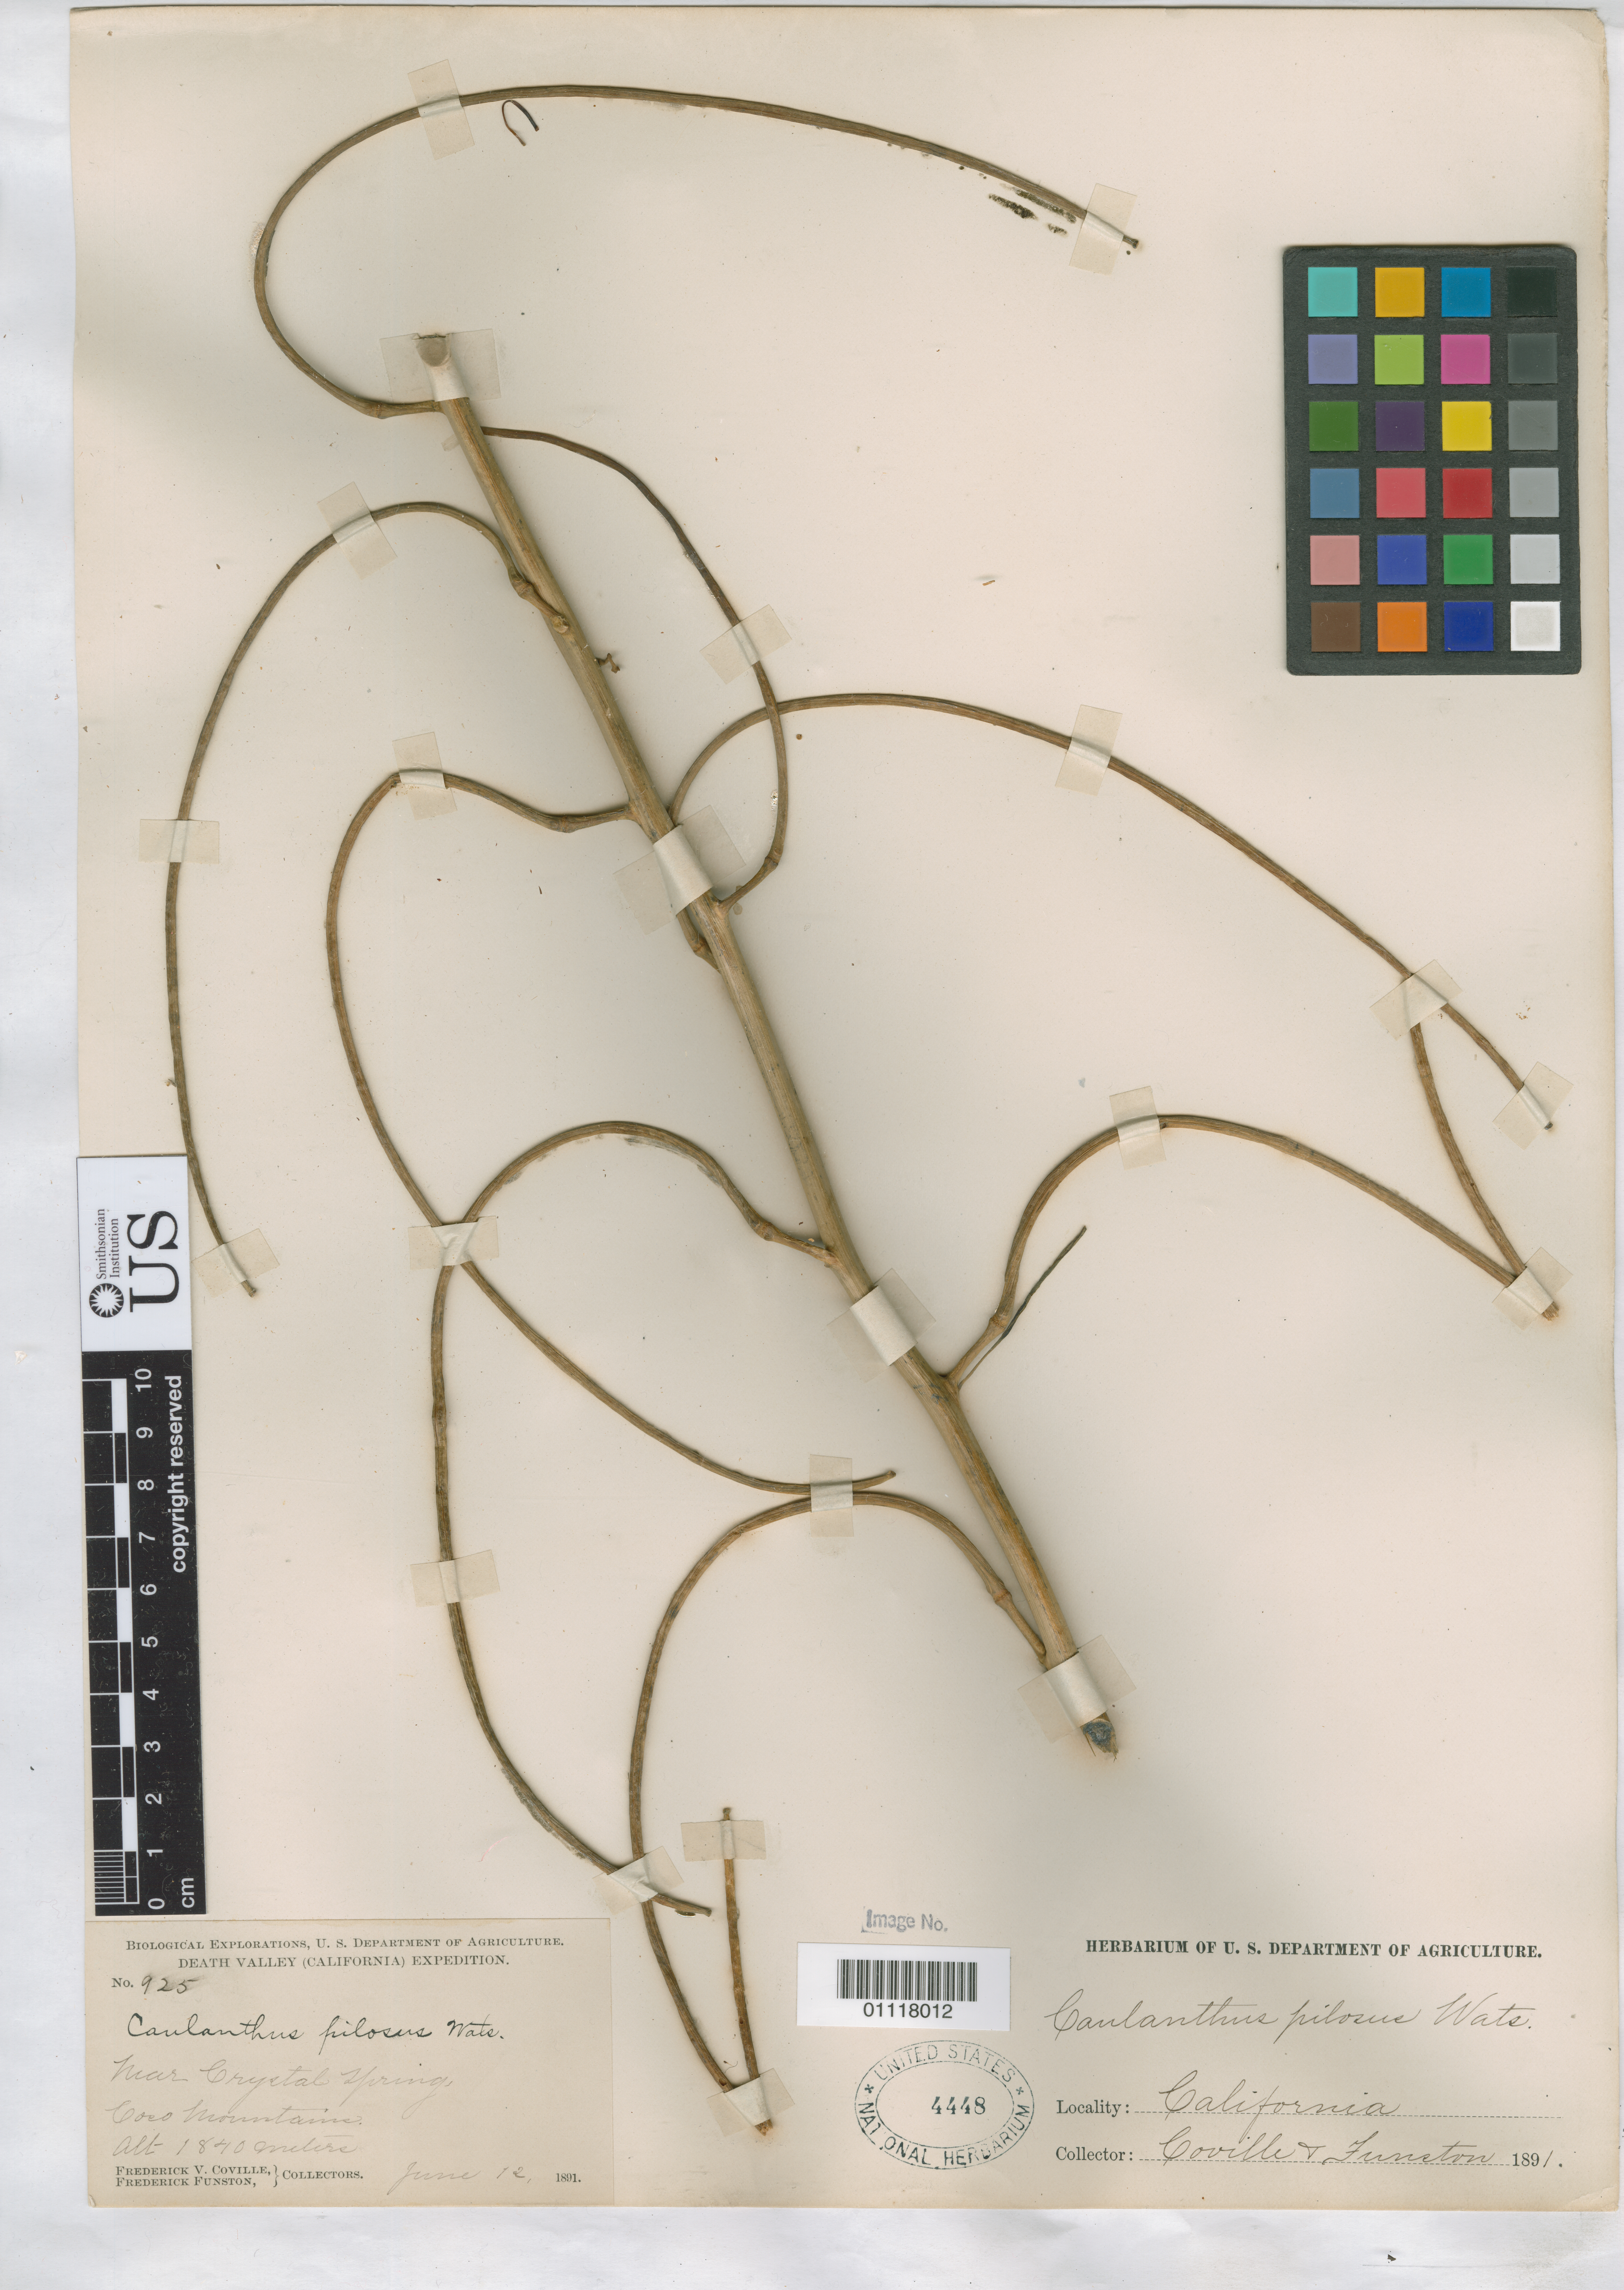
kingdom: Plantae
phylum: Tracheophyta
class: Magnoliopsida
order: Brassicales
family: Brassicaceae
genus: Caulanthus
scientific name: Caulanthus pilosus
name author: S. Watson in C. King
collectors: F. V. Coville & F. Funston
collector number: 925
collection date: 1891-06-12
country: United States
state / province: California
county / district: Inyo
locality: Near Crystal Spring, Coso Mts.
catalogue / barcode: US 4448